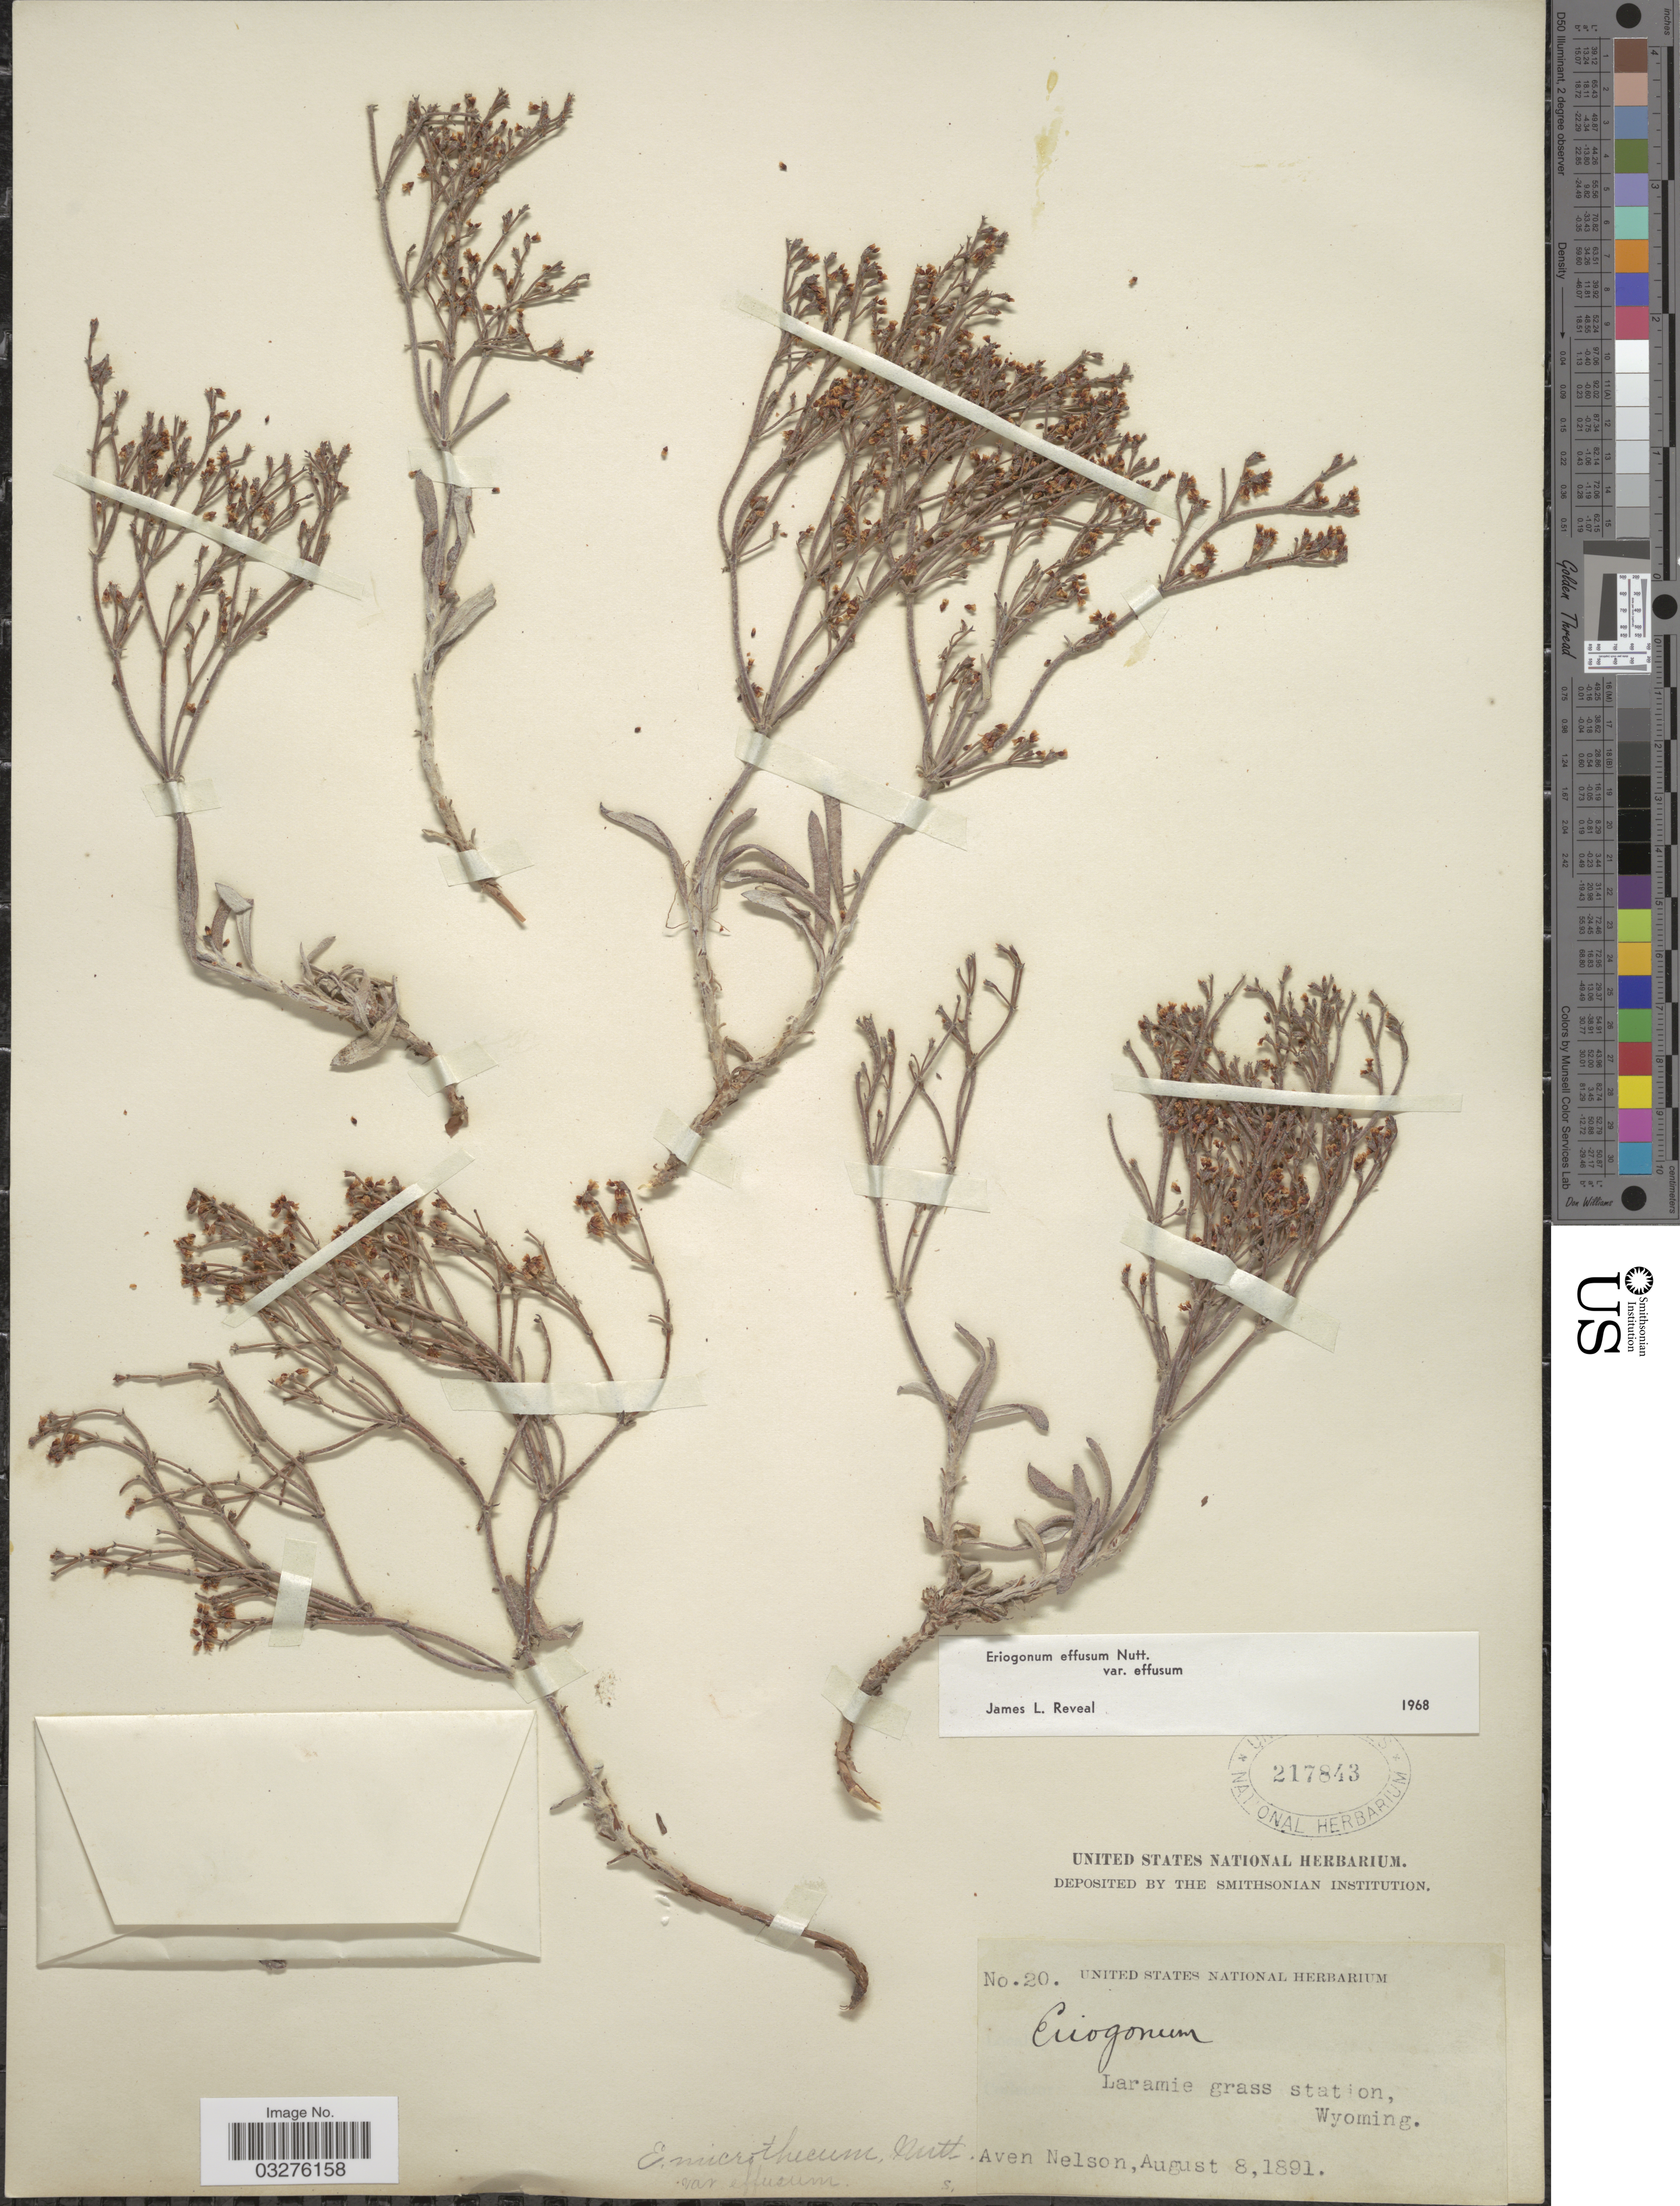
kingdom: Plantae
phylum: Tracheophyta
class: Magnoliopsida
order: Caryophyllales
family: Polygonaceae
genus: Eriogonum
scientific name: Eriogonum effusum var. effusum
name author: Nutt.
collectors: A. Nelson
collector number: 20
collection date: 1891-08-08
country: United States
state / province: Wyoming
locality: Laramie grass station.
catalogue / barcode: US 217843